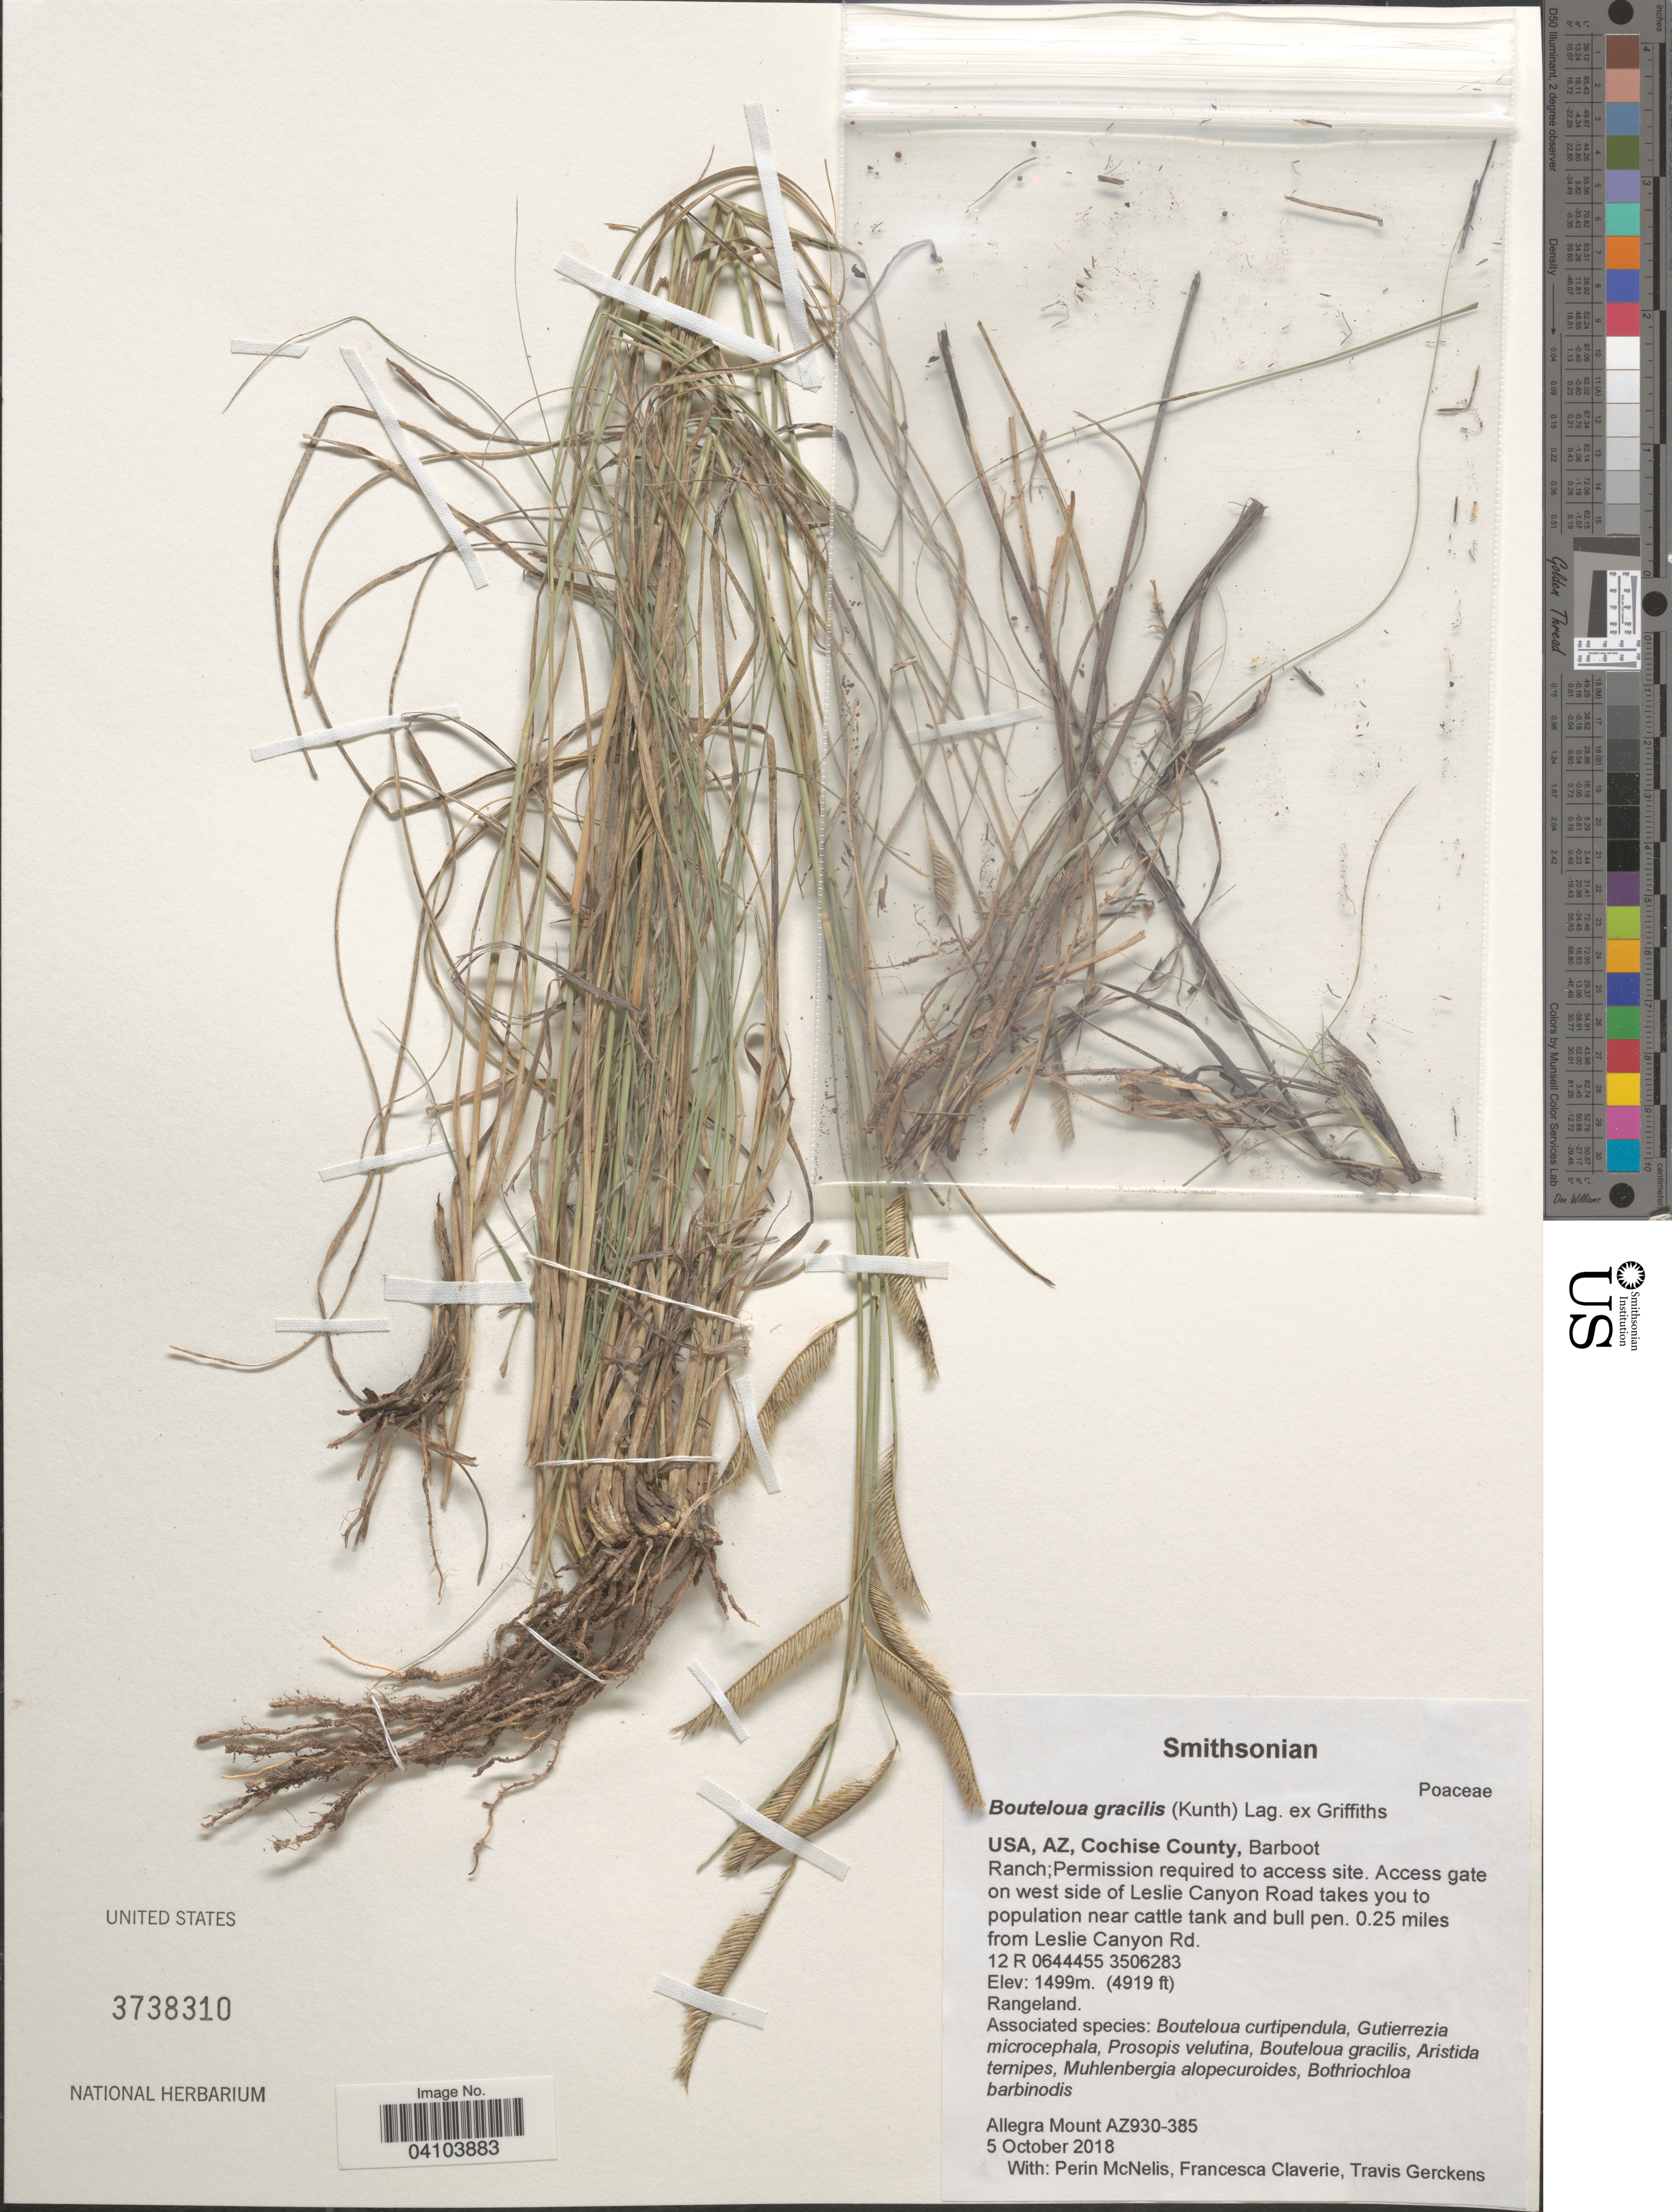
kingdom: Plantae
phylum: Tracheophyta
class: Liliopsida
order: Poales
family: Poaceae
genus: Bouteloua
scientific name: Bouteloua gracilis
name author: (Kunth) Lag. ex Griffiths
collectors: A. Mount, P. McNelis, F. Claverie & T. Gerckens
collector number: AZ930-385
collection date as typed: Transcribed d/m/y: 5/10/2018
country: United States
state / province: Arizona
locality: Cochise County, Barboot Ranch; Permission required to access site. Access gate on west side of Leslie Canyon Road takes you to population near cattle tank and bull pen. 0.25 miles from Leslie Canyon Rd. 12 R 0644455 3506283.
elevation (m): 1499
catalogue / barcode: US 3738310